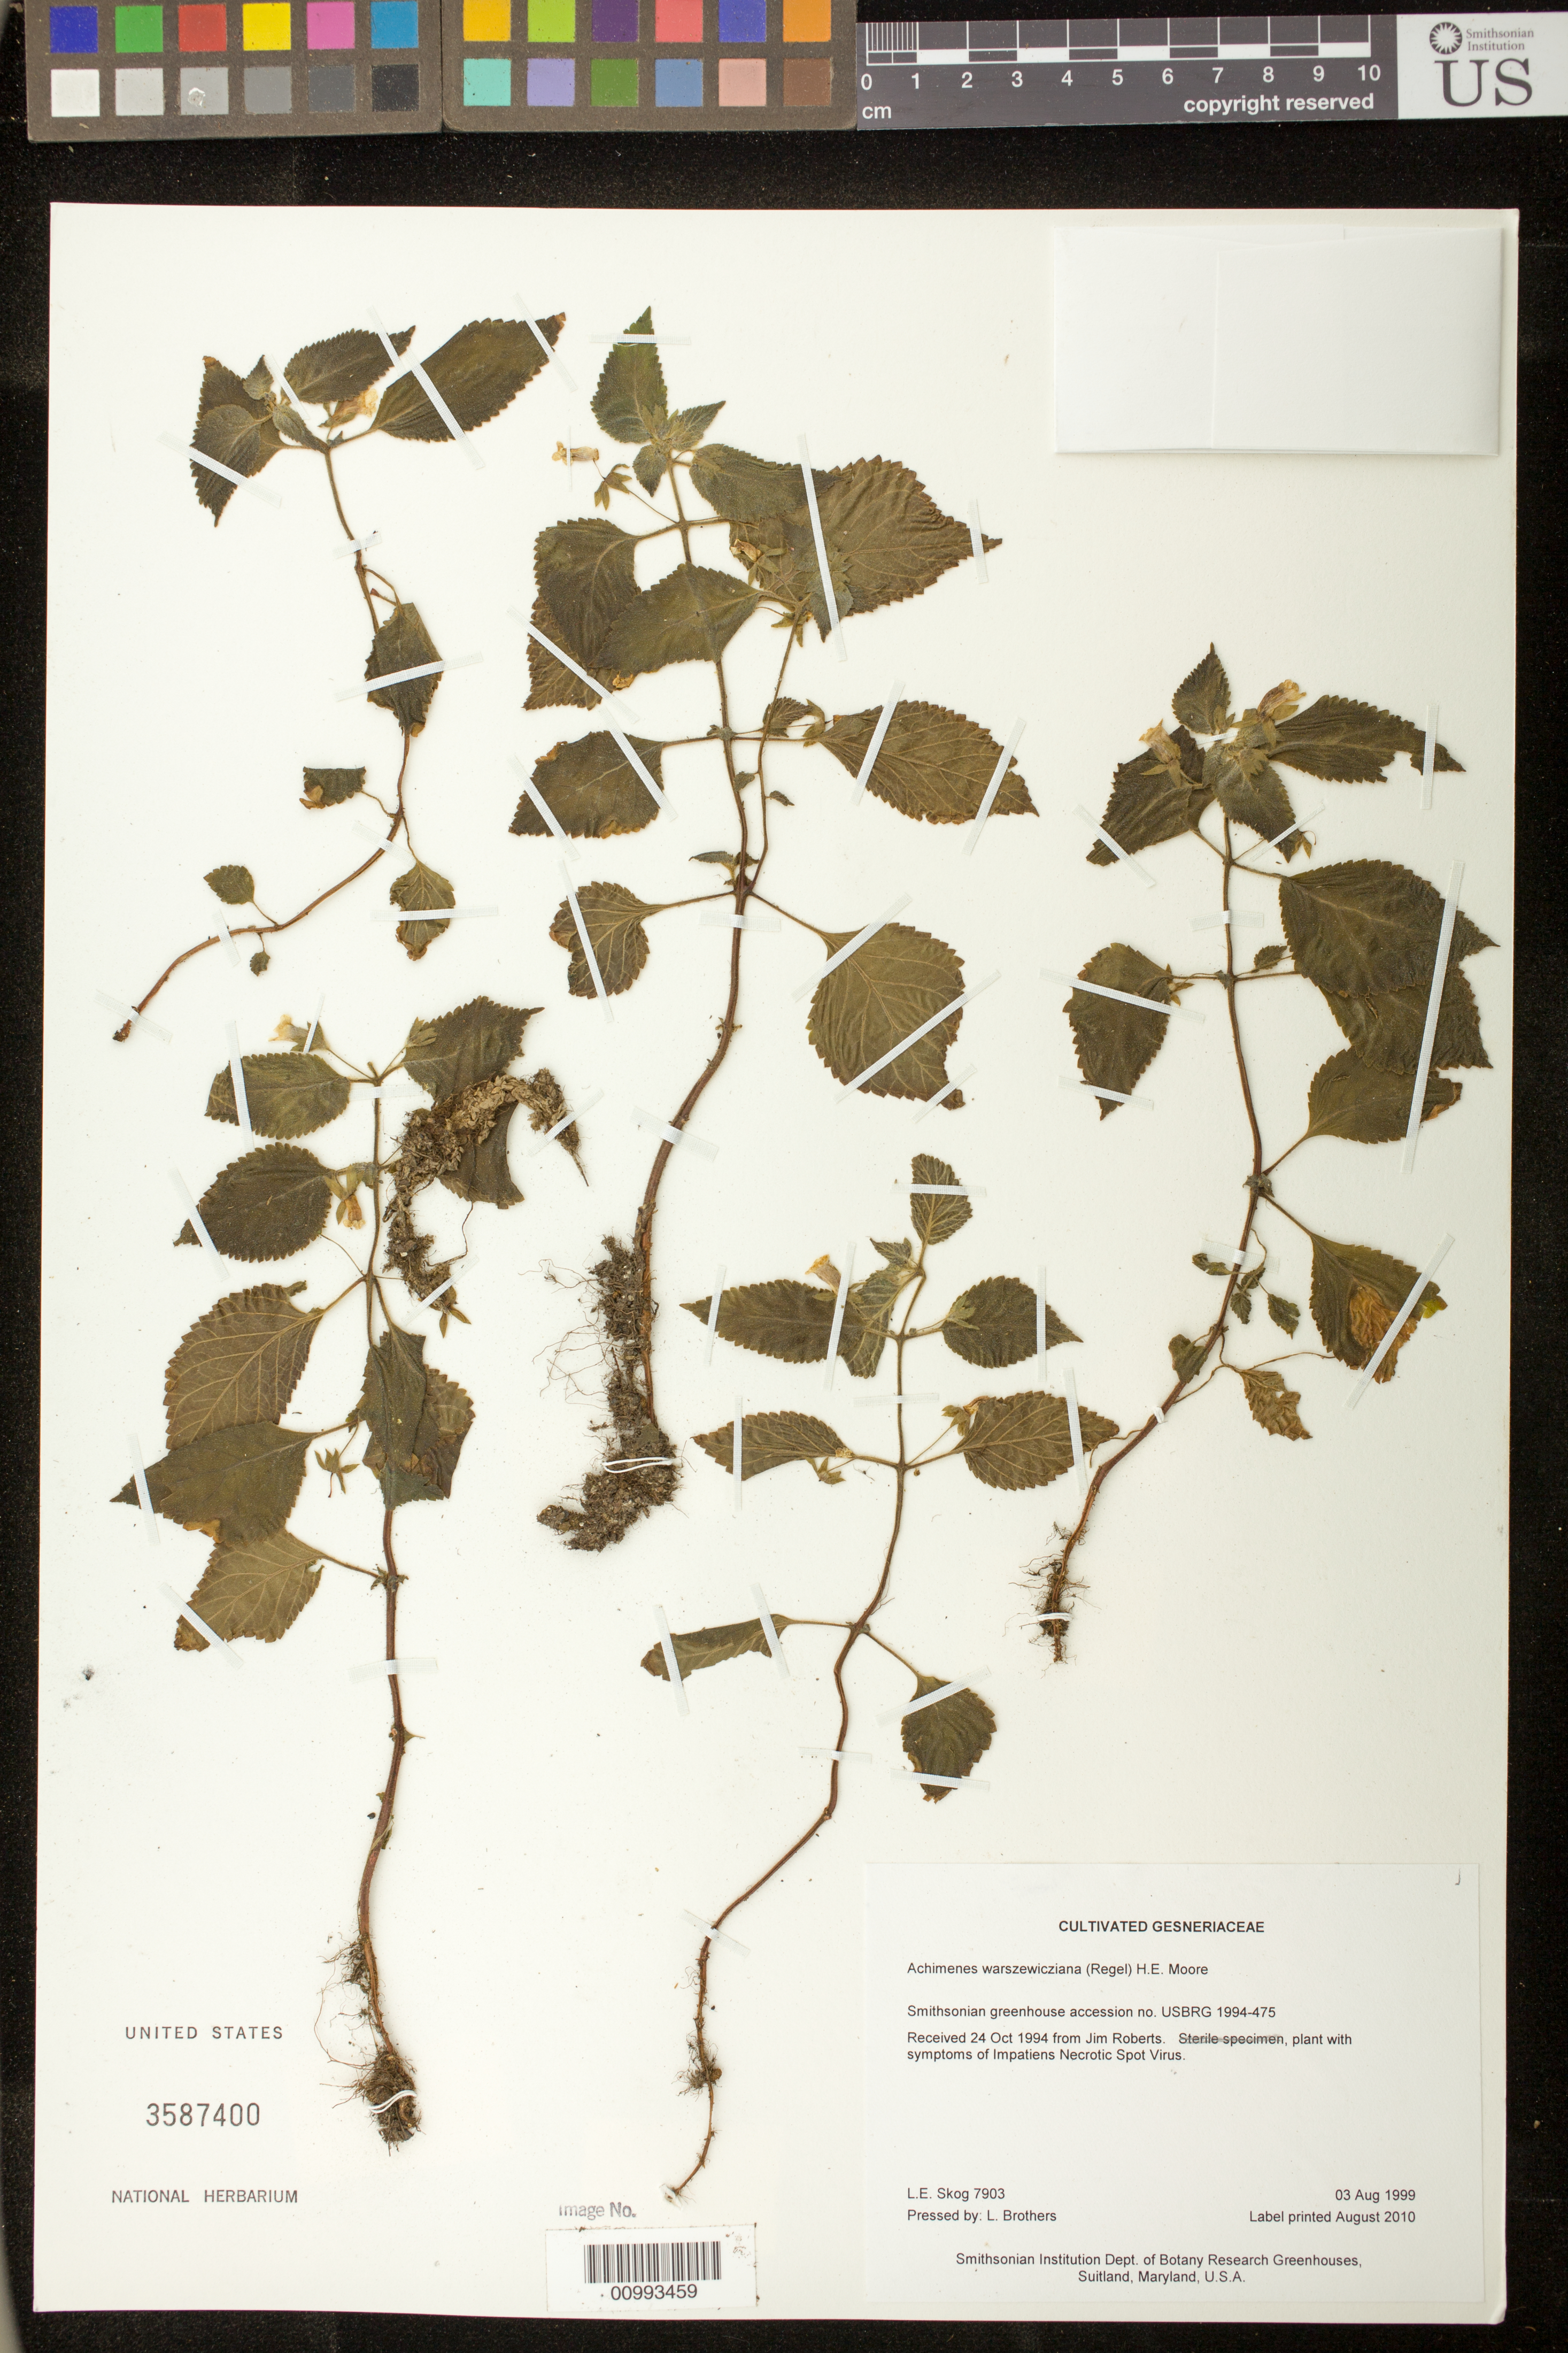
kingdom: Plantae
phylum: Tracheophyta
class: Magnoliopsida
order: Lamiales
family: Gesneriaceae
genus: Achimenes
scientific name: Achimenes warszewicziana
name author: (Regel) H.E. Moore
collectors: L. E. Skog & L. Brothers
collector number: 7903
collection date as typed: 03 Aug 1999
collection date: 1999-08-03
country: United States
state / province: Maryland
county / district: Prince George's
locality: Smithsonian Institution Dept. of Botany Research Greenhouses, Suitland, Maryland, U.S.A.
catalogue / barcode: US 3587400